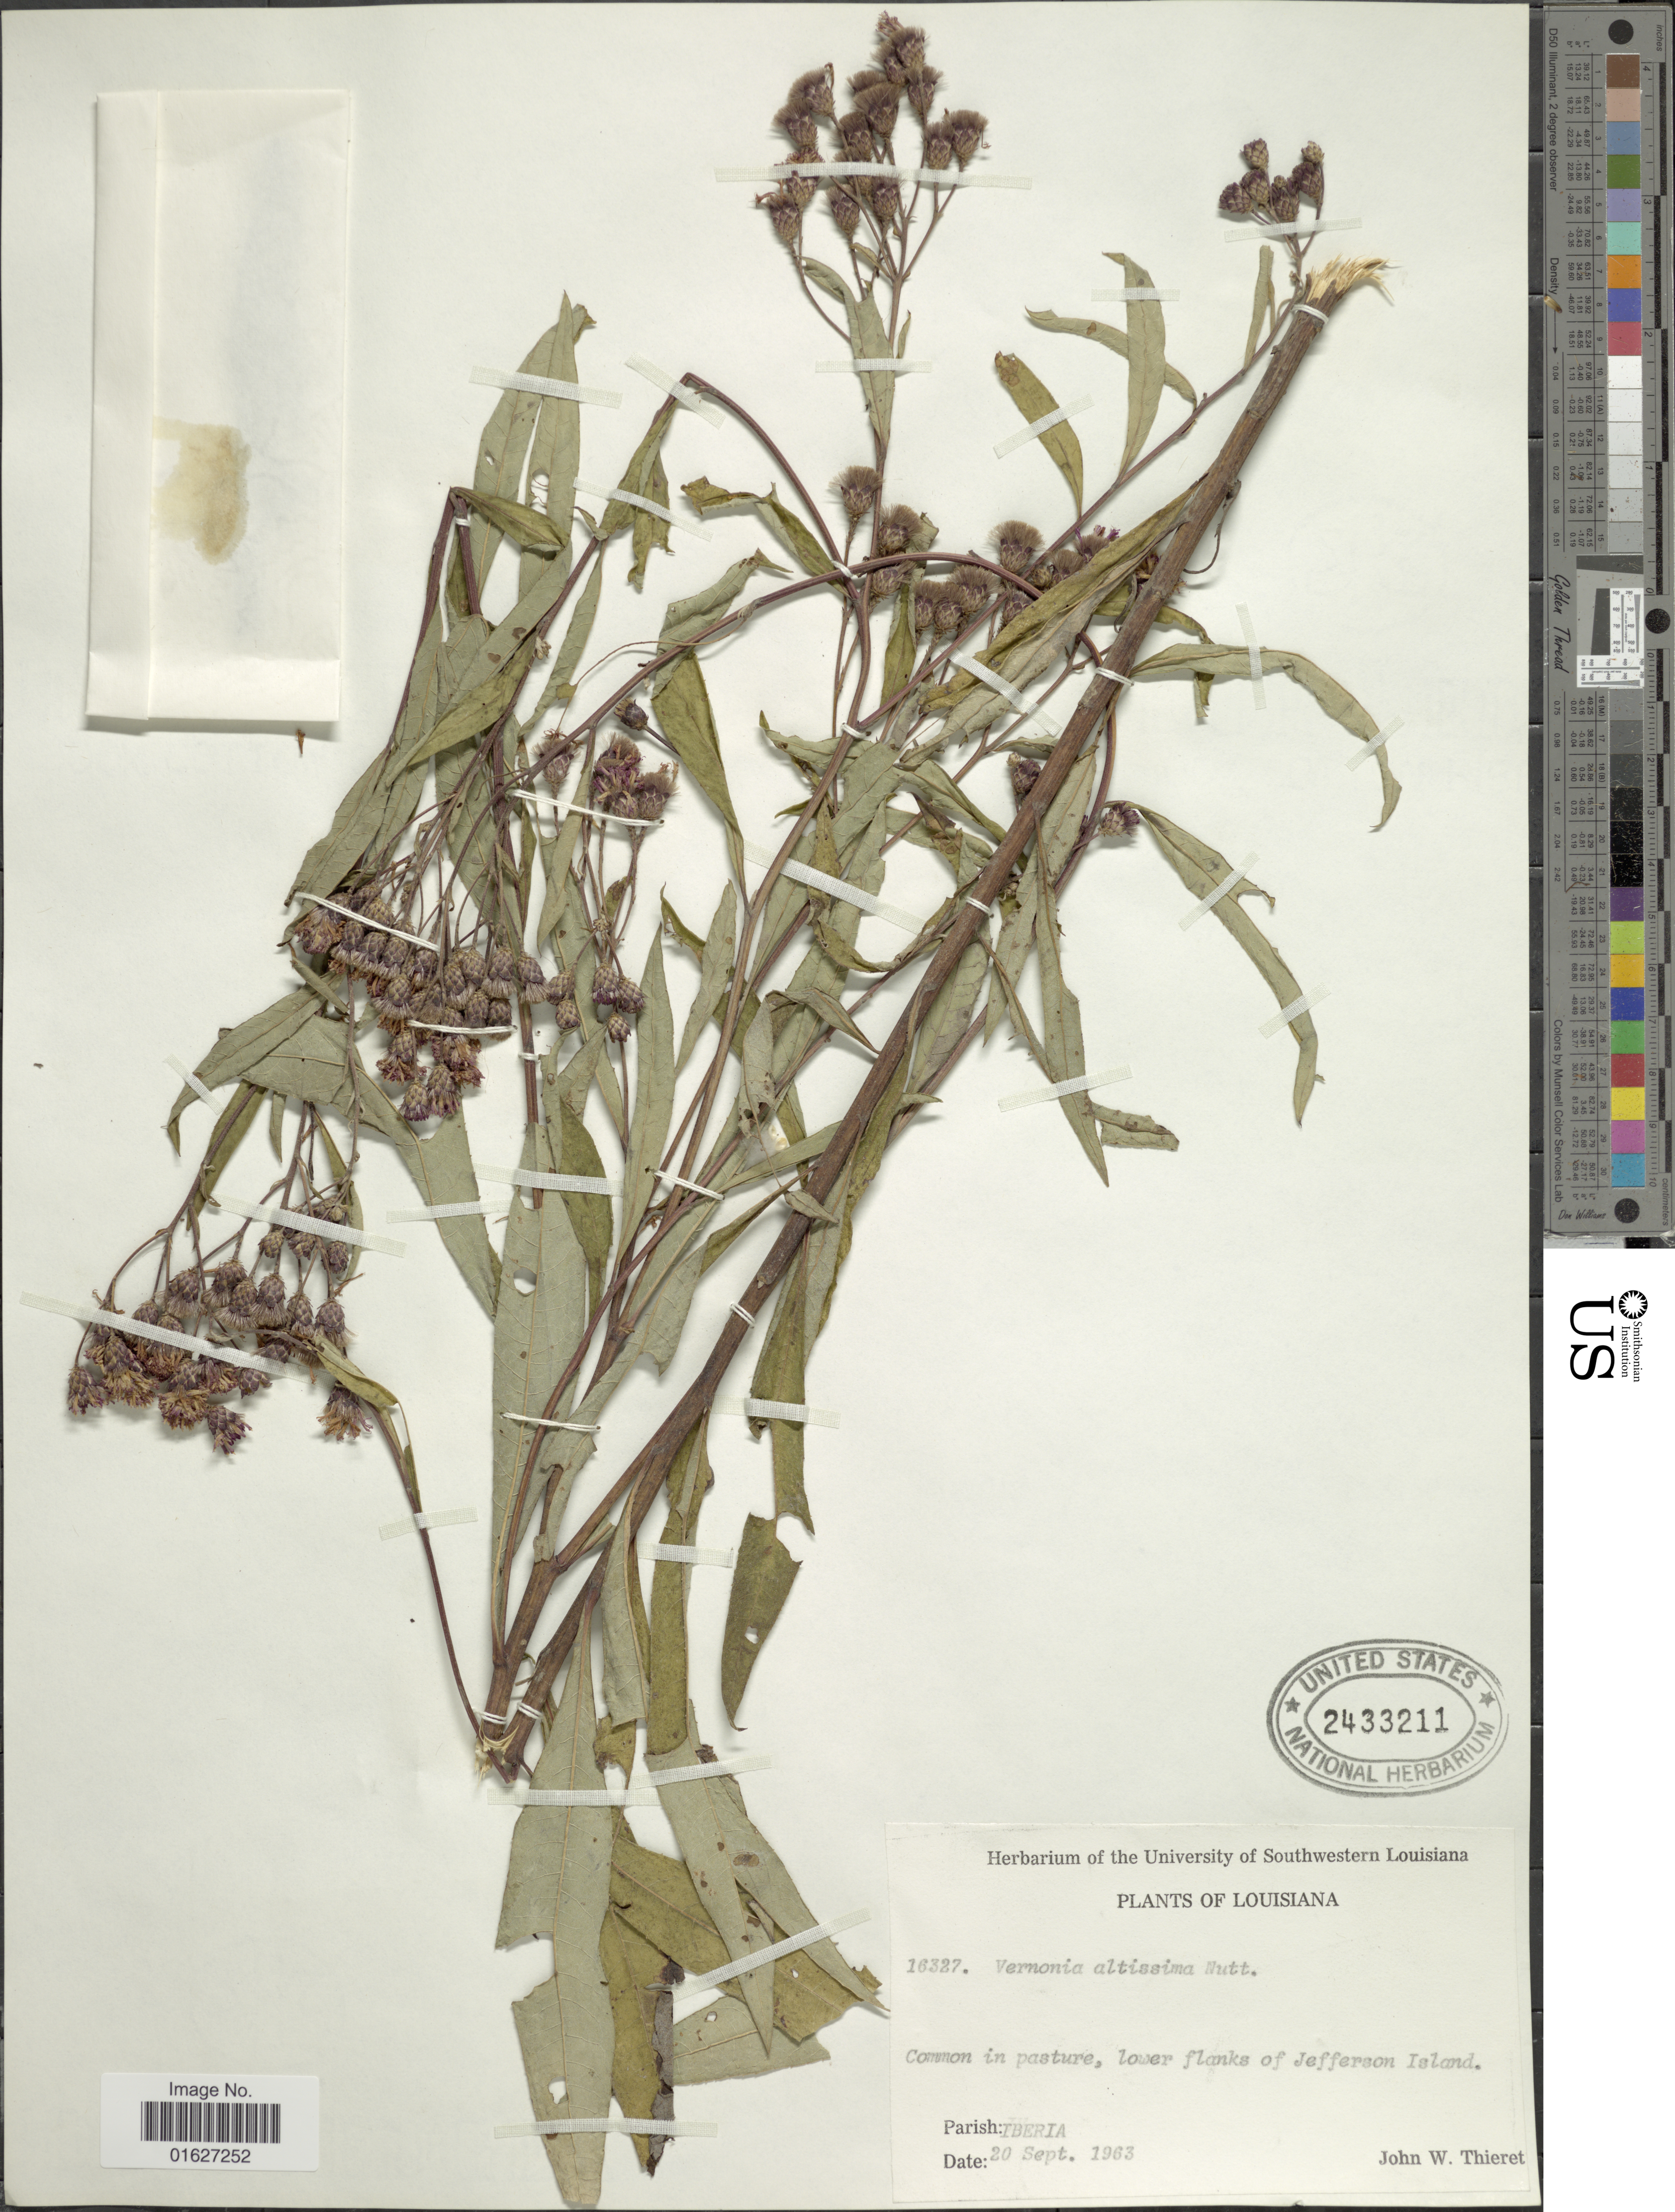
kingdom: Plantae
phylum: Tracheophyta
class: Magnoliopsida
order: Asterales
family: Asteraceae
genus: Vernonia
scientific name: Vernonia gigantea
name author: (Walter) Trel.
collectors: J. W. Thieret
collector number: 16327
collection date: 1963-09-20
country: United States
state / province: Louisiana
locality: Louisiana. Parish: Iberia. lower flanks of Jefferson Island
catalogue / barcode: US 2433211